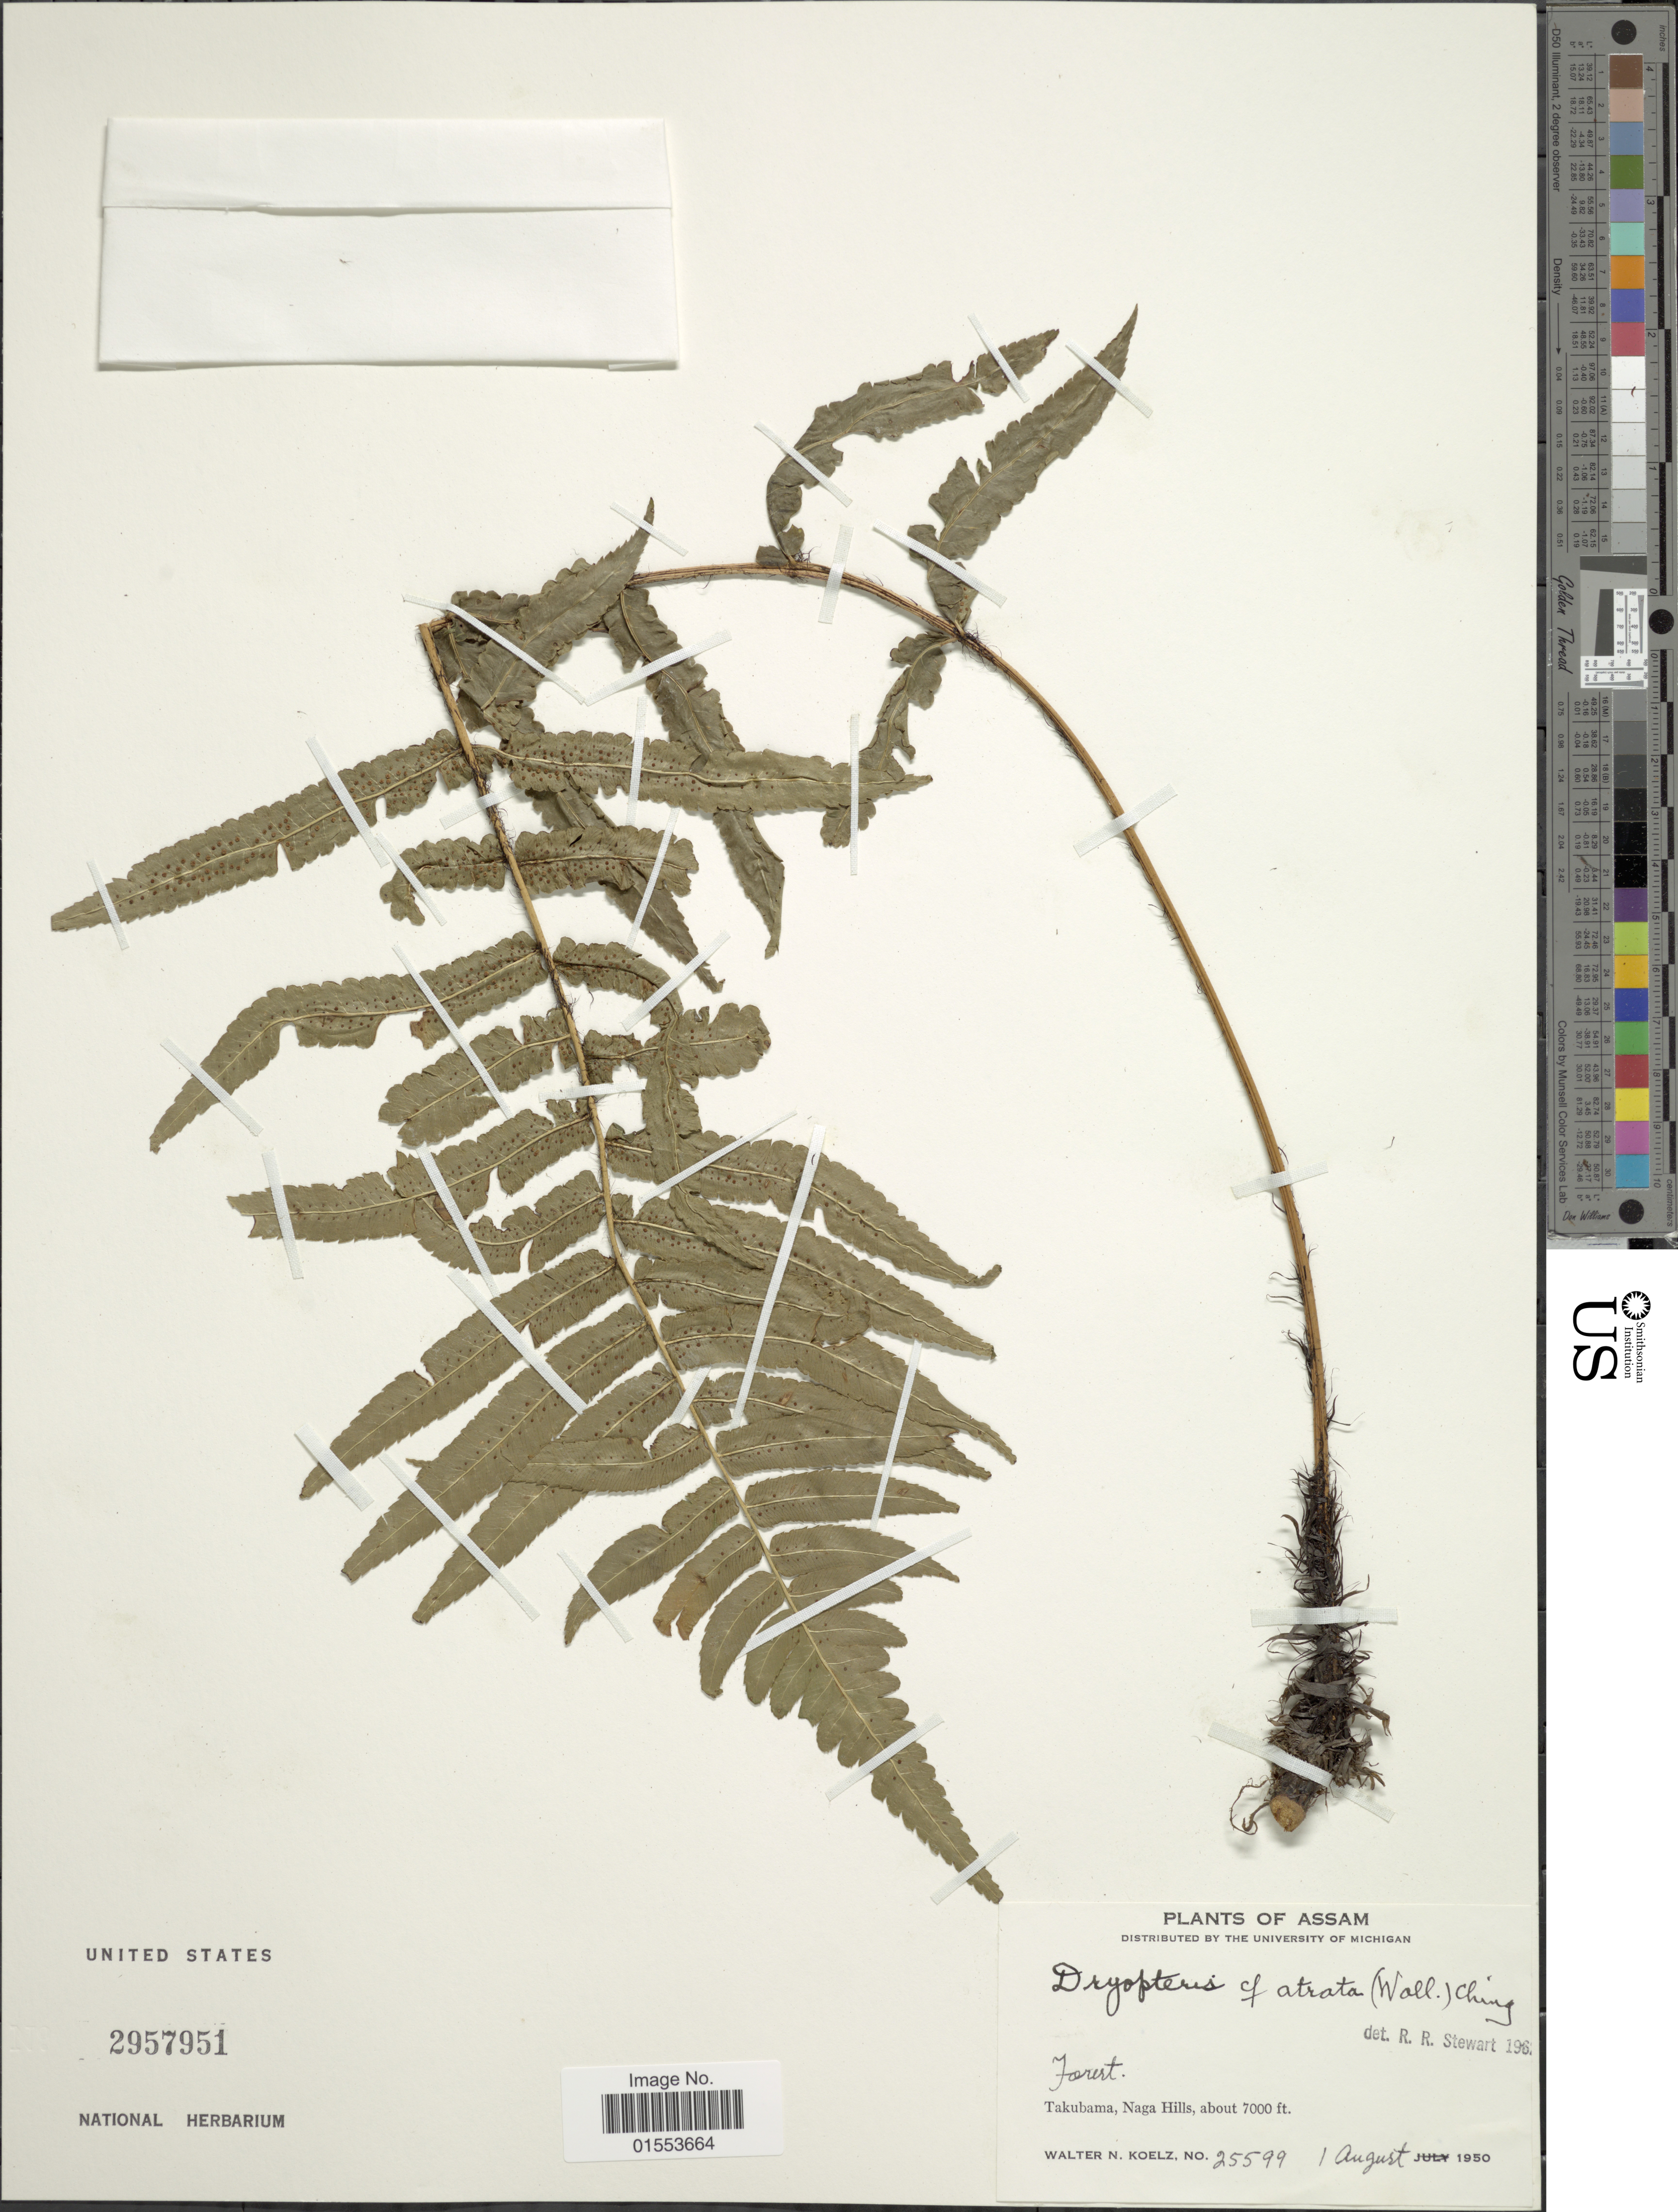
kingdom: Plantae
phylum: Tracheophyta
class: Polypodiopsida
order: Polypodiales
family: Dryopteridaceae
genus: Dryopteris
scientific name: Dryopteris atrata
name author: (Wall. ex Kunze) Ching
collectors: W. N. Koelz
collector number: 25599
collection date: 1950-08-01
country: India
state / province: Assam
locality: Assam, Takubama, Naga Hills.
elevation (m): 2134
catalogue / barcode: US 2957951